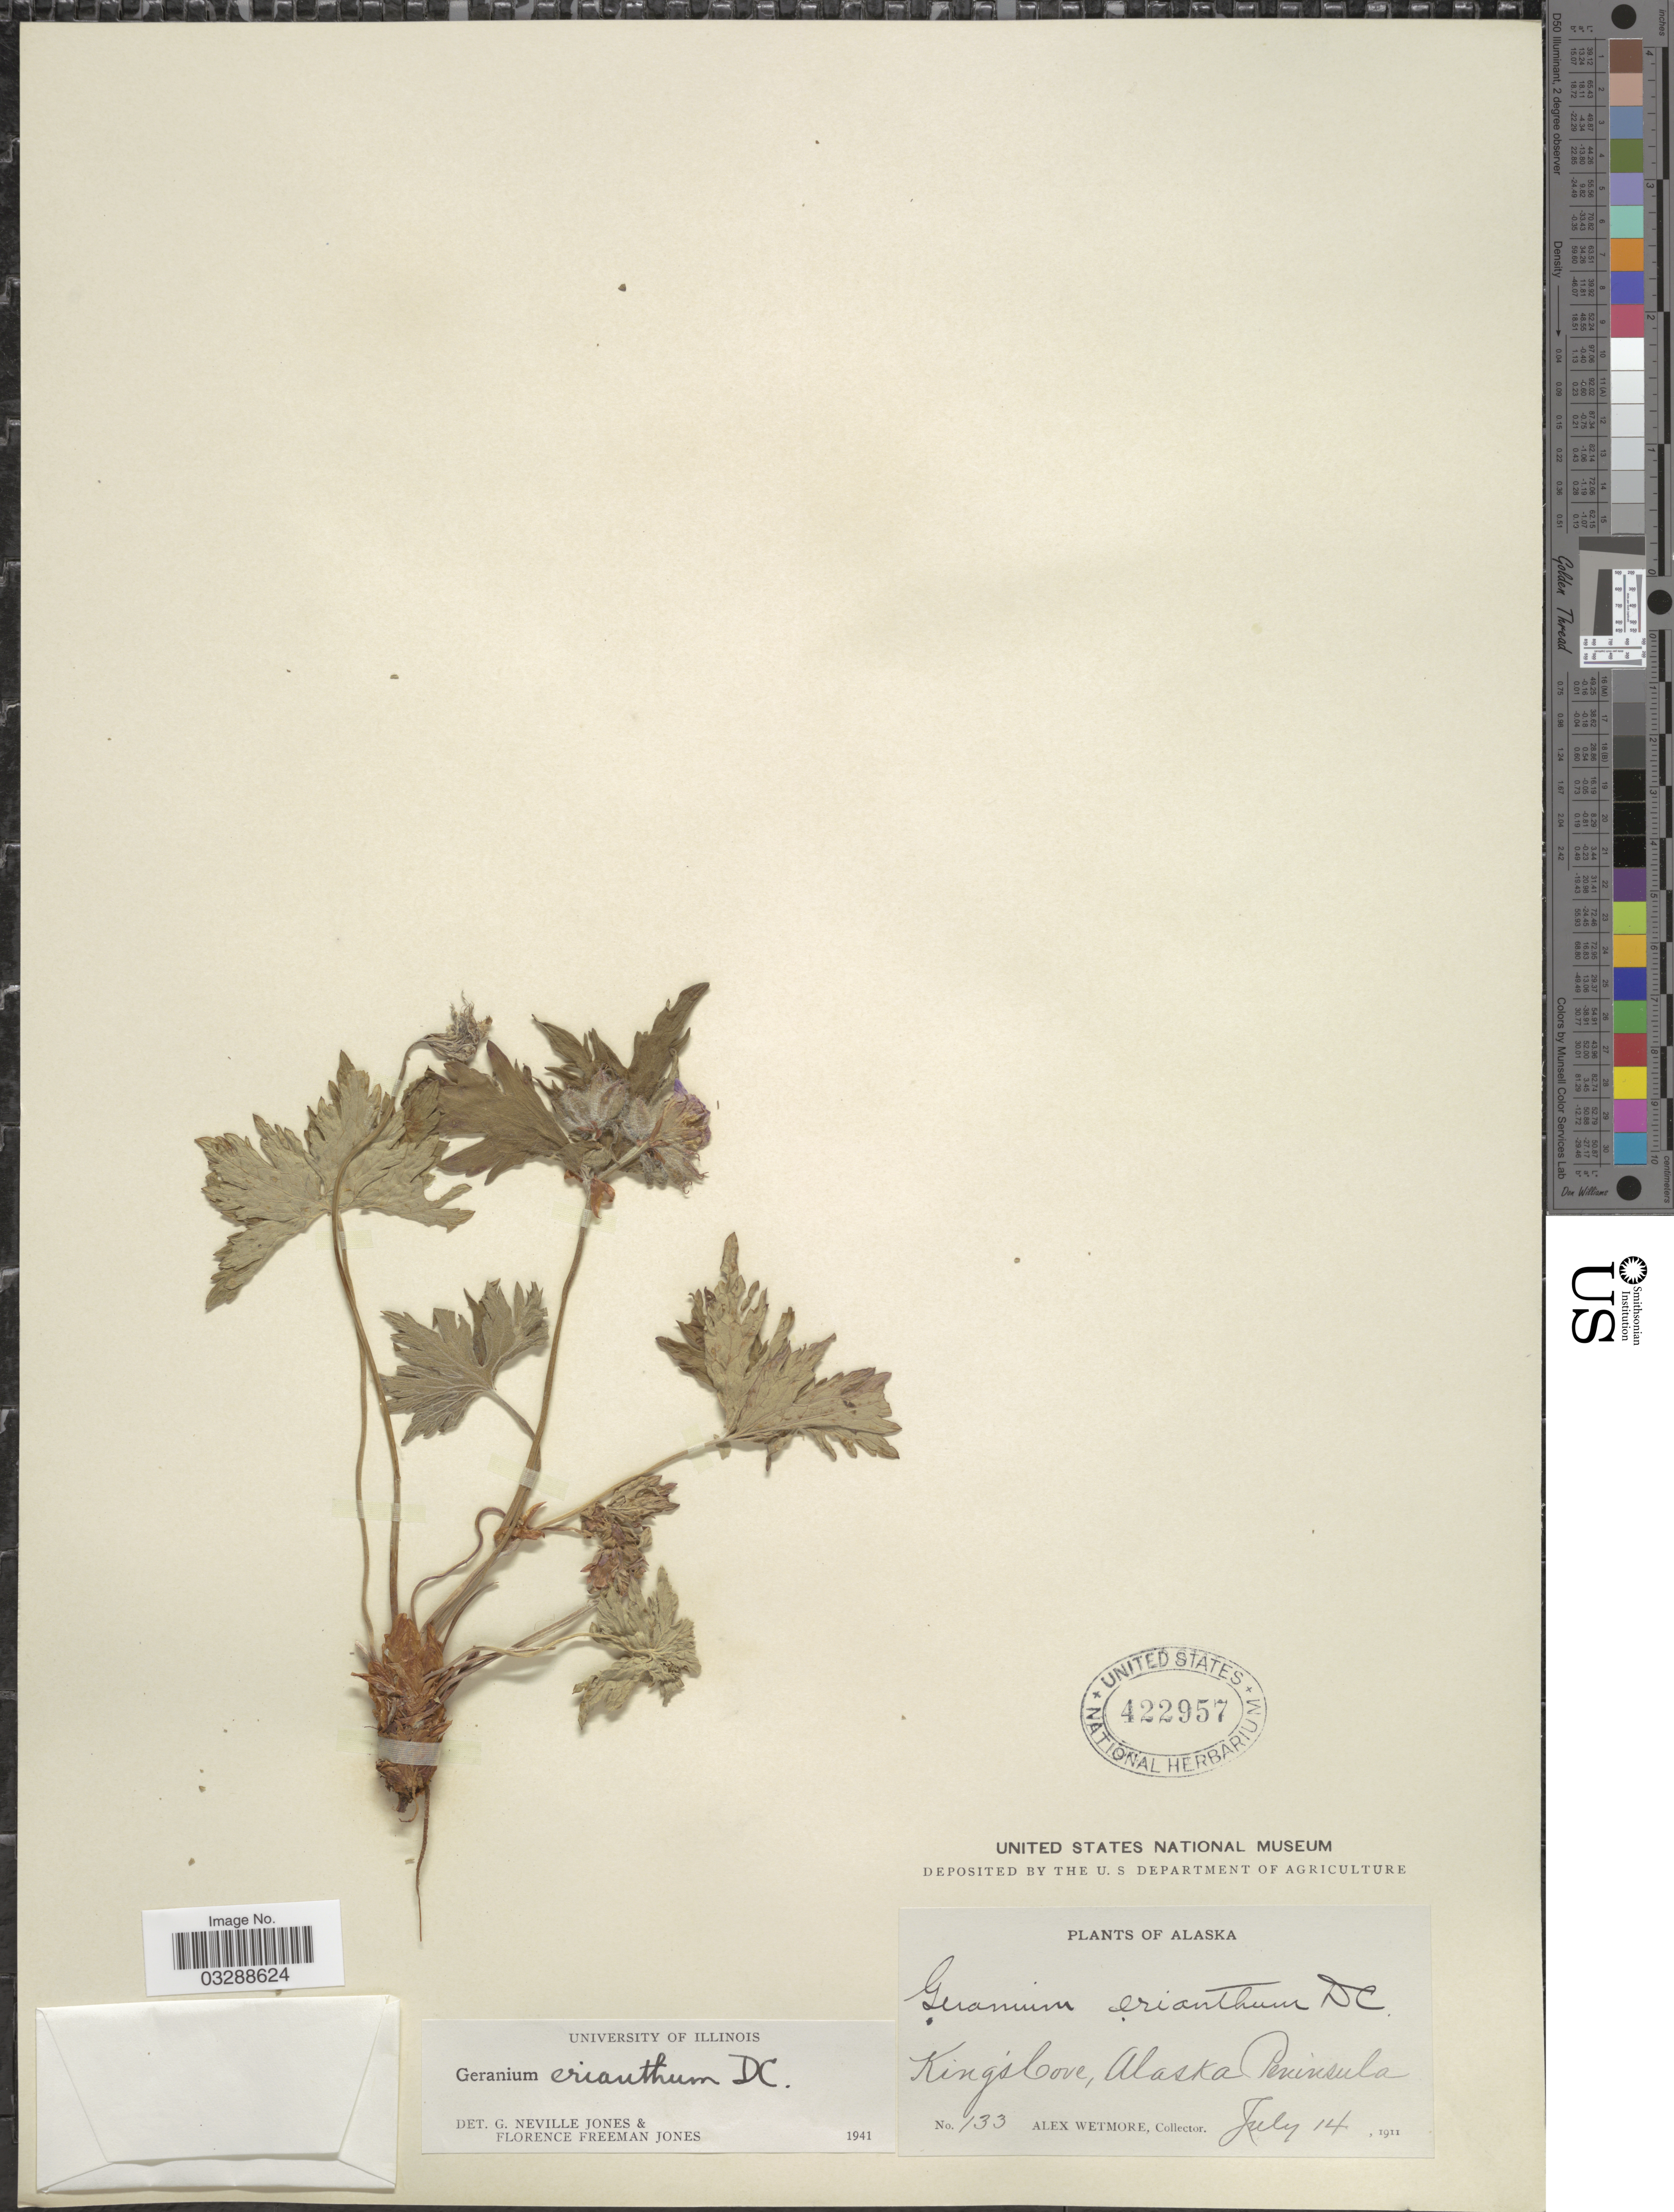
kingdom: Plantae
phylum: Tracheophyta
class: Magnoliopsida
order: Geraniales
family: Geraniaceae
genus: Geranium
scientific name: Geranium erianthum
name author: DC.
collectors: A. Wetmore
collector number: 133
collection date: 1911-07-14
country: United States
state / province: Alaska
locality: King's Cove, Alaska Peninsula.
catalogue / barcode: US 422957